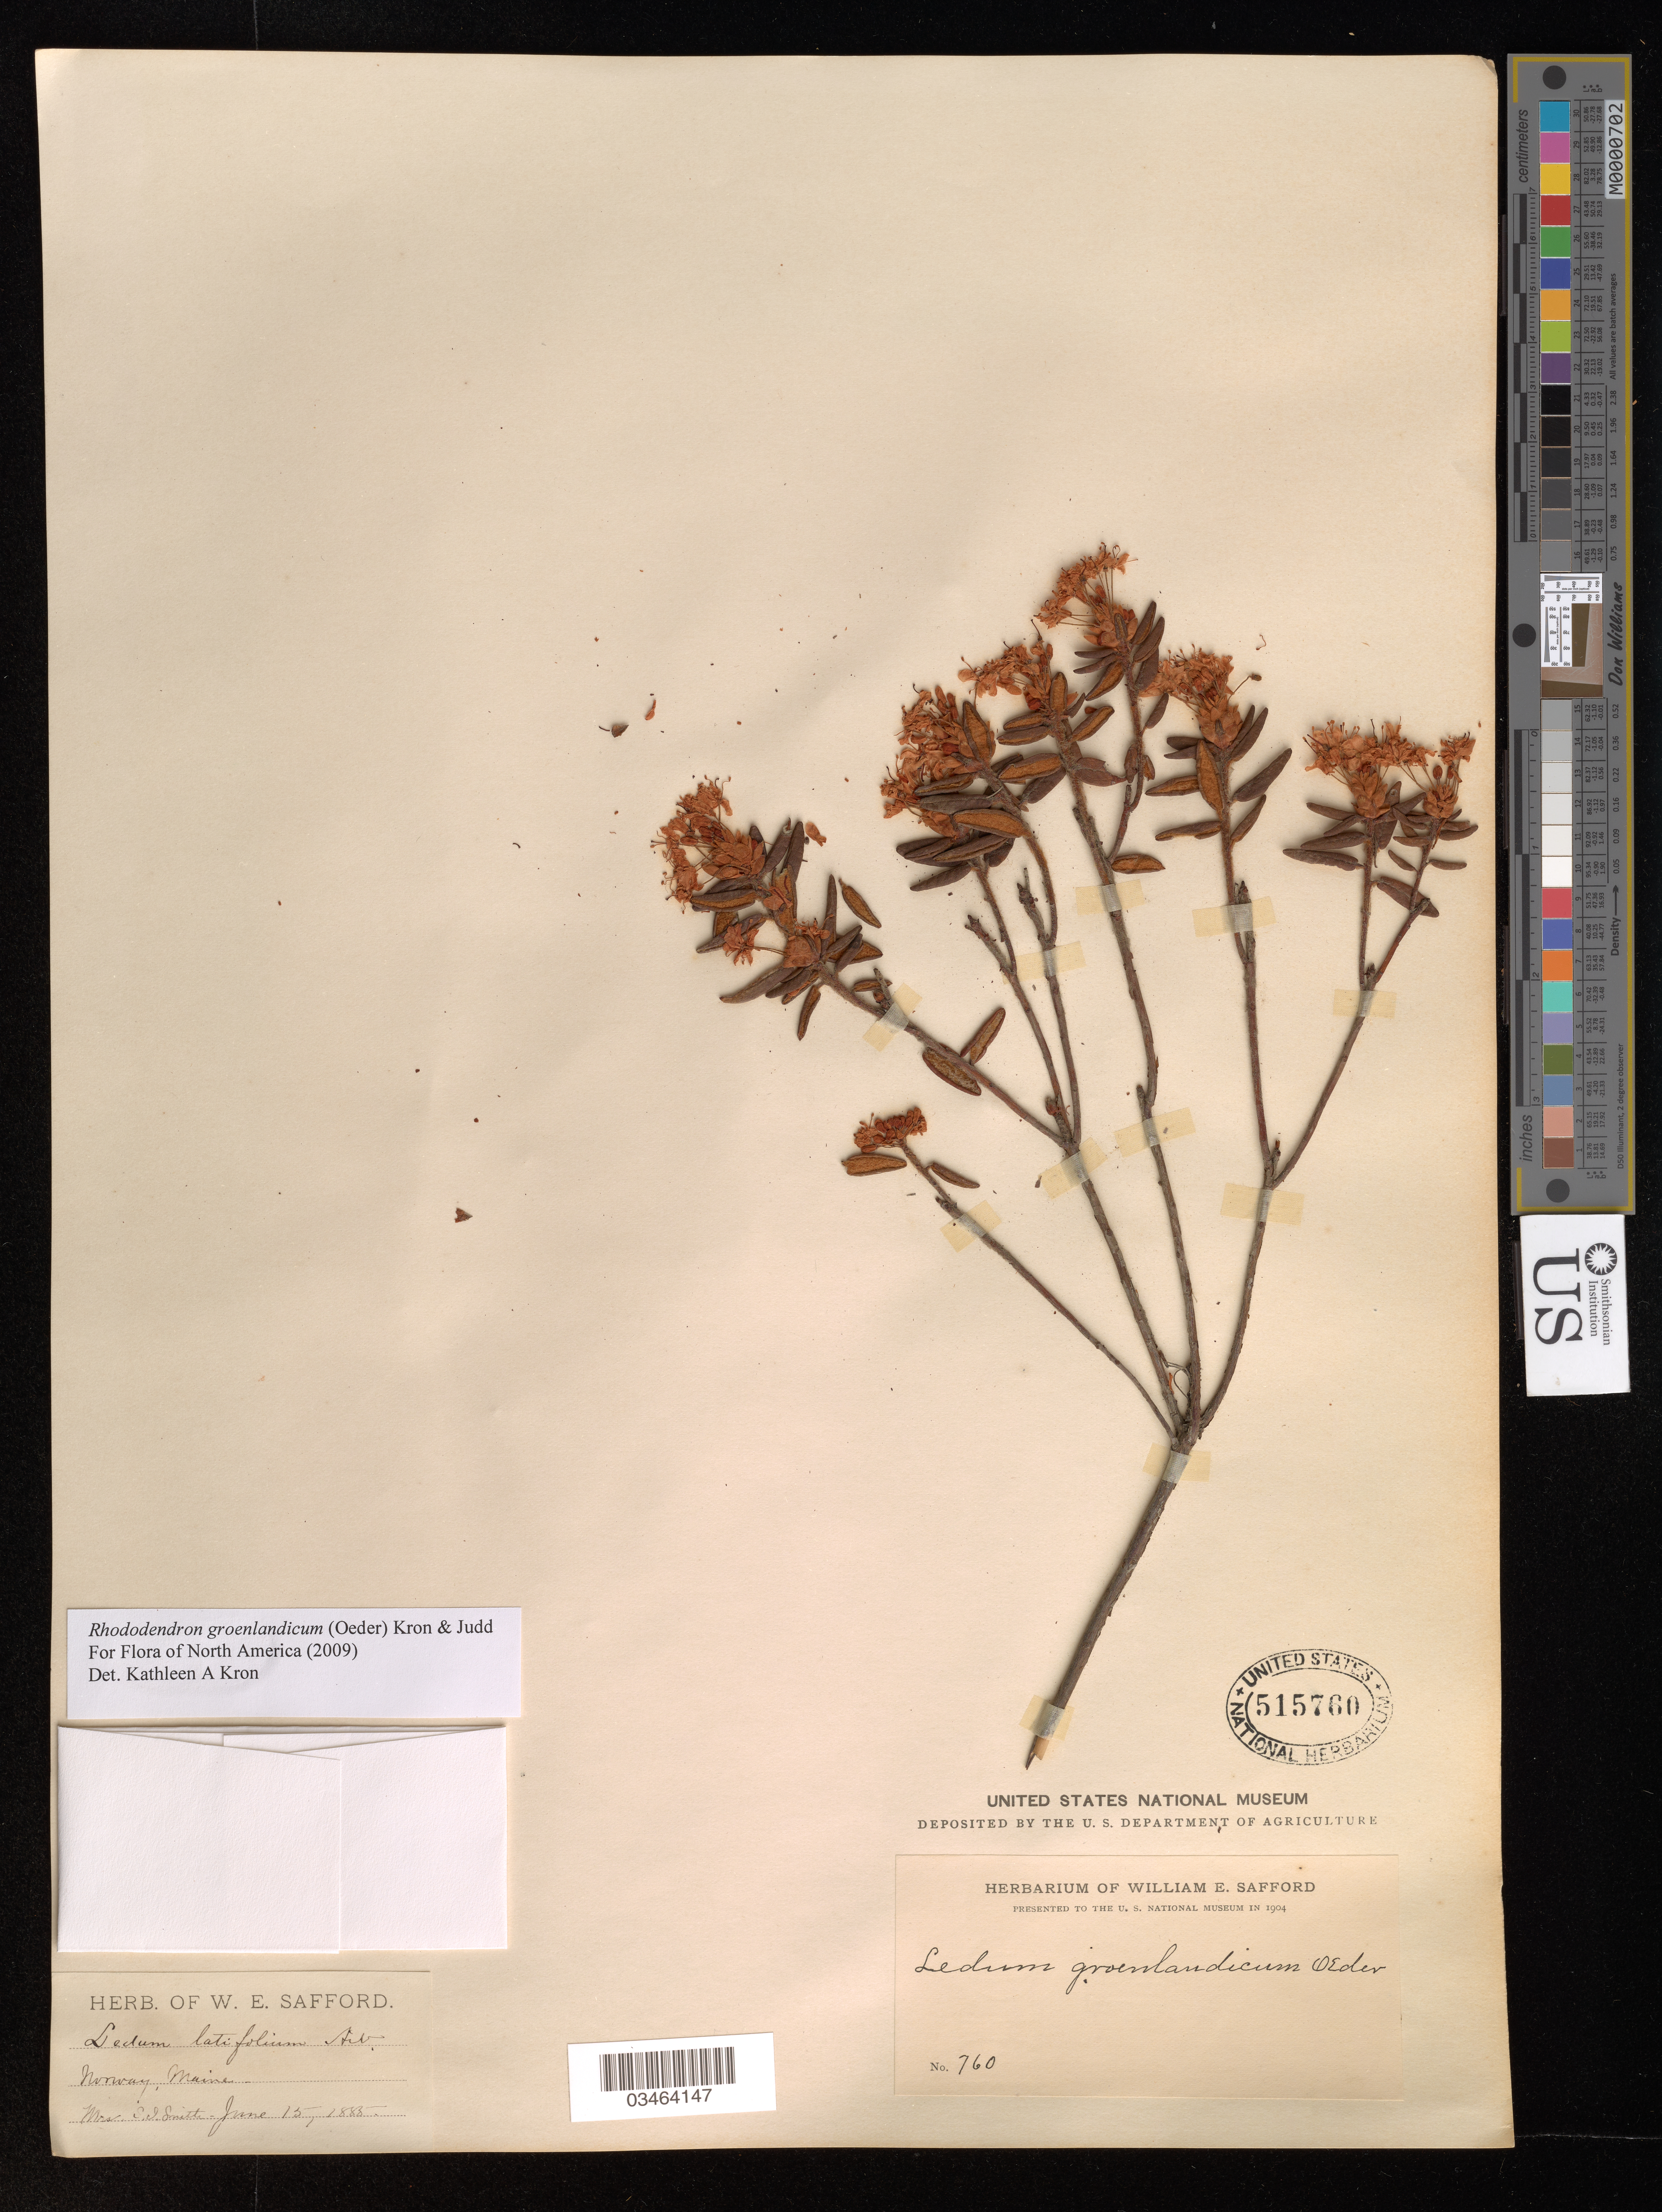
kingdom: Plantae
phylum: Tracheophyta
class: Magnoliopsida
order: Ericales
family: Ericaceae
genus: Rhododendron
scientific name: Rhododendron groenlandicum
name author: (Oeder) Kron & Judd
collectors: S. I. Smith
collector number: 760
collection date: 1885-06-15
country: United States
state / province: Maine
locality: Norway.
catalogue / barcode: US 515760